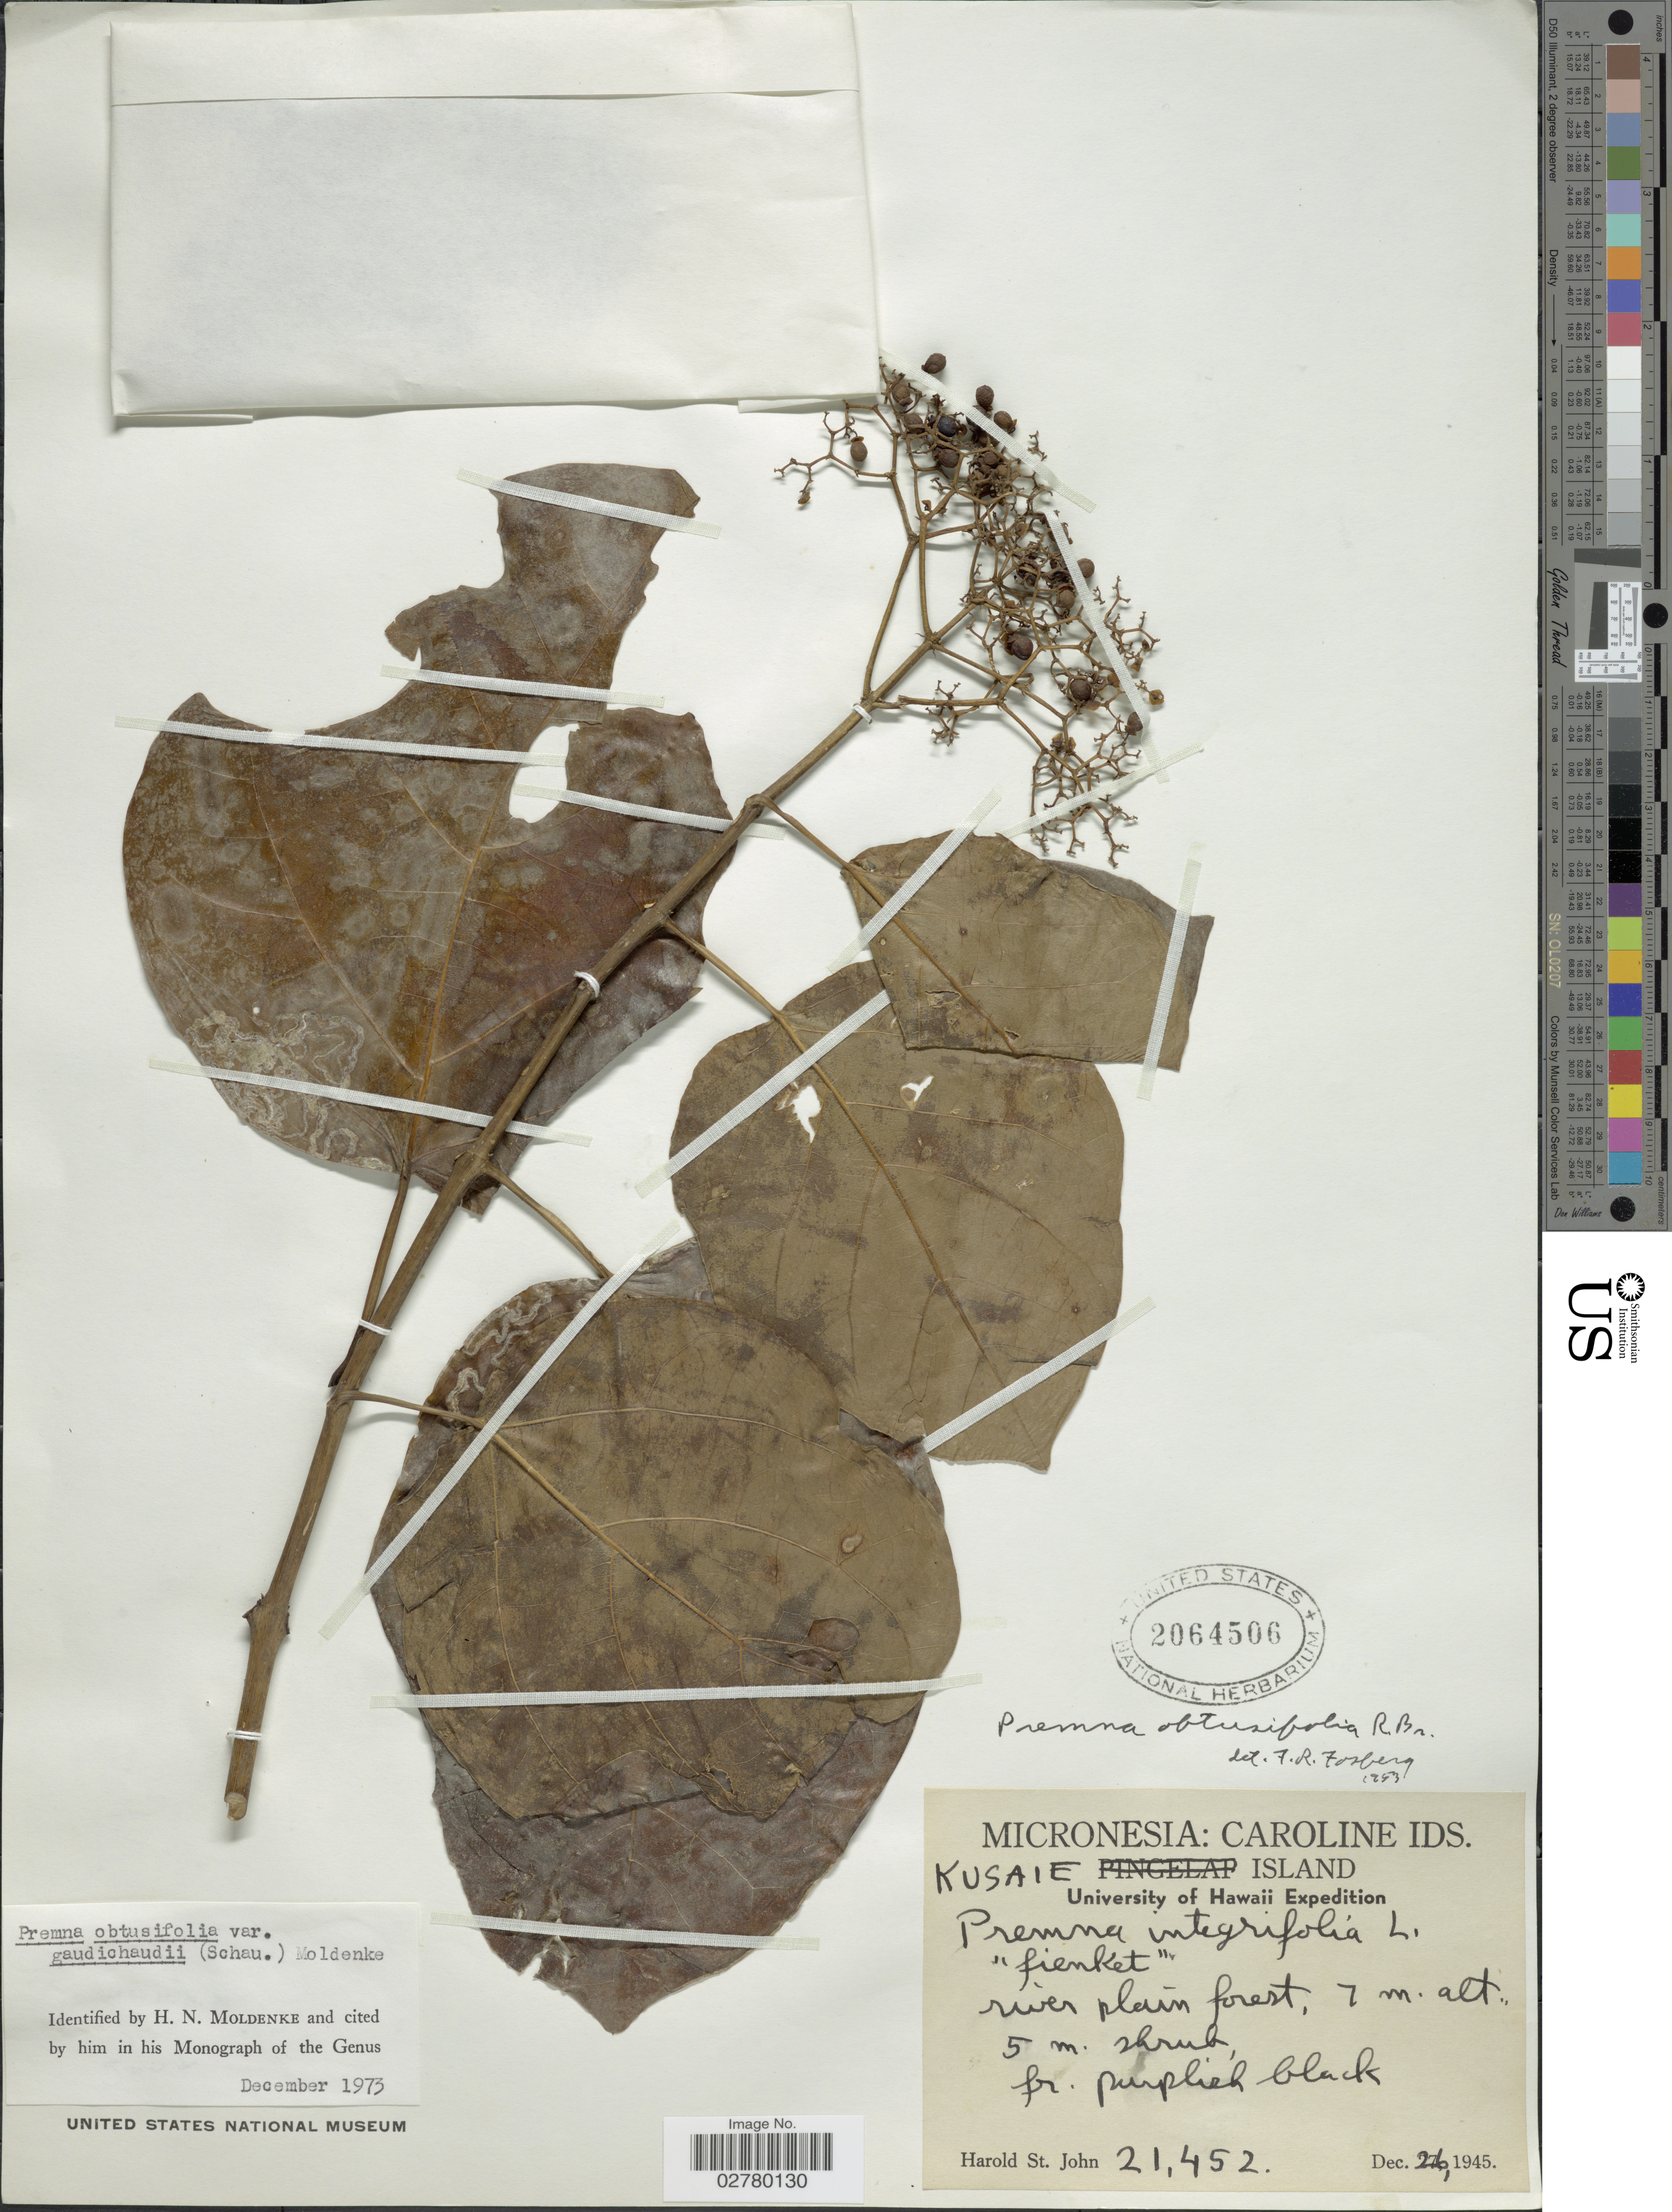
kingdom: Plantae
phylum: Tracheophyta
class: Magnoliopsida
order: Lamiales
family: Lamiaceae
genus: Premna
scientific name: Premna obtusifolia var. gaudichaudii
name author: (Schauer) Moldenke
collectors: H. St. John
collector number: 21452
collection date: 1945-12-26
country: Micronesia, Federated States of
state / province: Kosrae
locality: Caroline Ids. Kusaie Island.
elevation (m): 7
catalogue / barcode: US 2064506